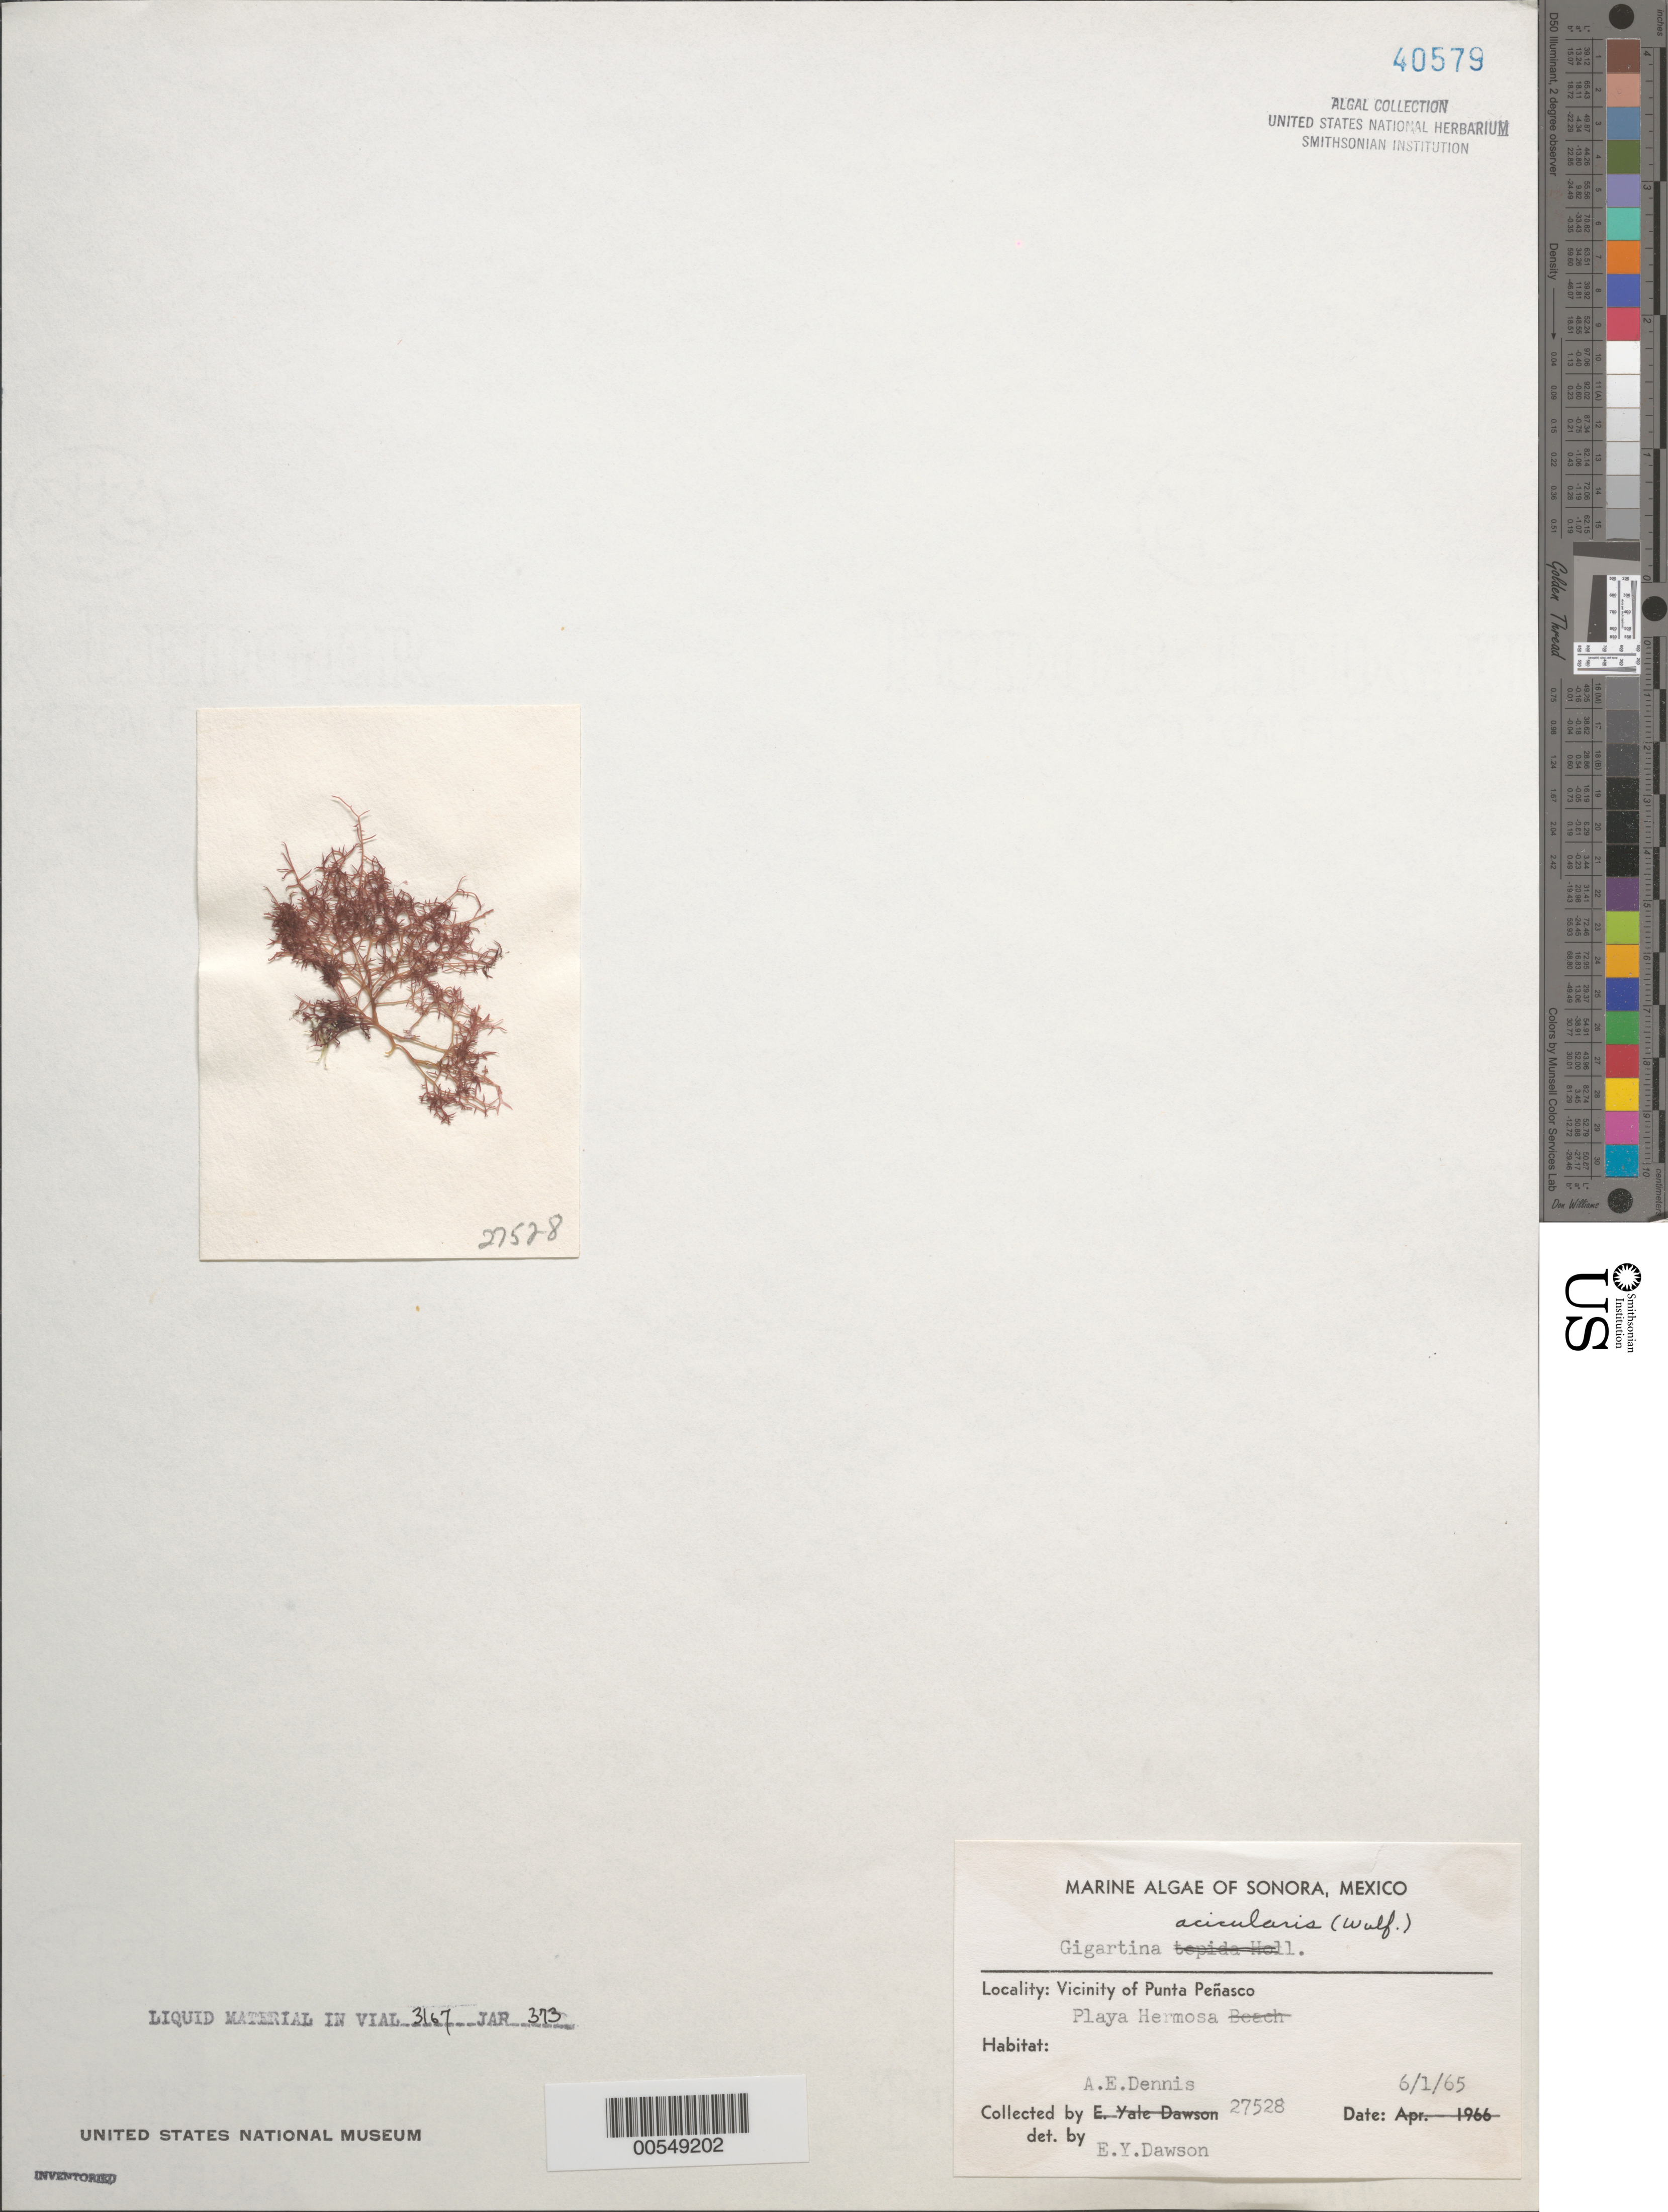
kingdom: Plantae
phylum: Rhodophyta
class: Florideophyceae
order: Gigartinales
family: Gigartinaceae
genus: Chondracanthus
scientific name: Chondracanthus acicularis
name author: (Roth) Fredericq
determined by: Algae name updating Project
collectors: A. Dennis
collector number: EYD 27528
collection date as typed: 01 Jun 1965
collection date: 1965-06-01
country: Mexico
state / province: Sonora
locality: Playa Hermosa, near Punta Penasco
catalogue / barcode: US 40579